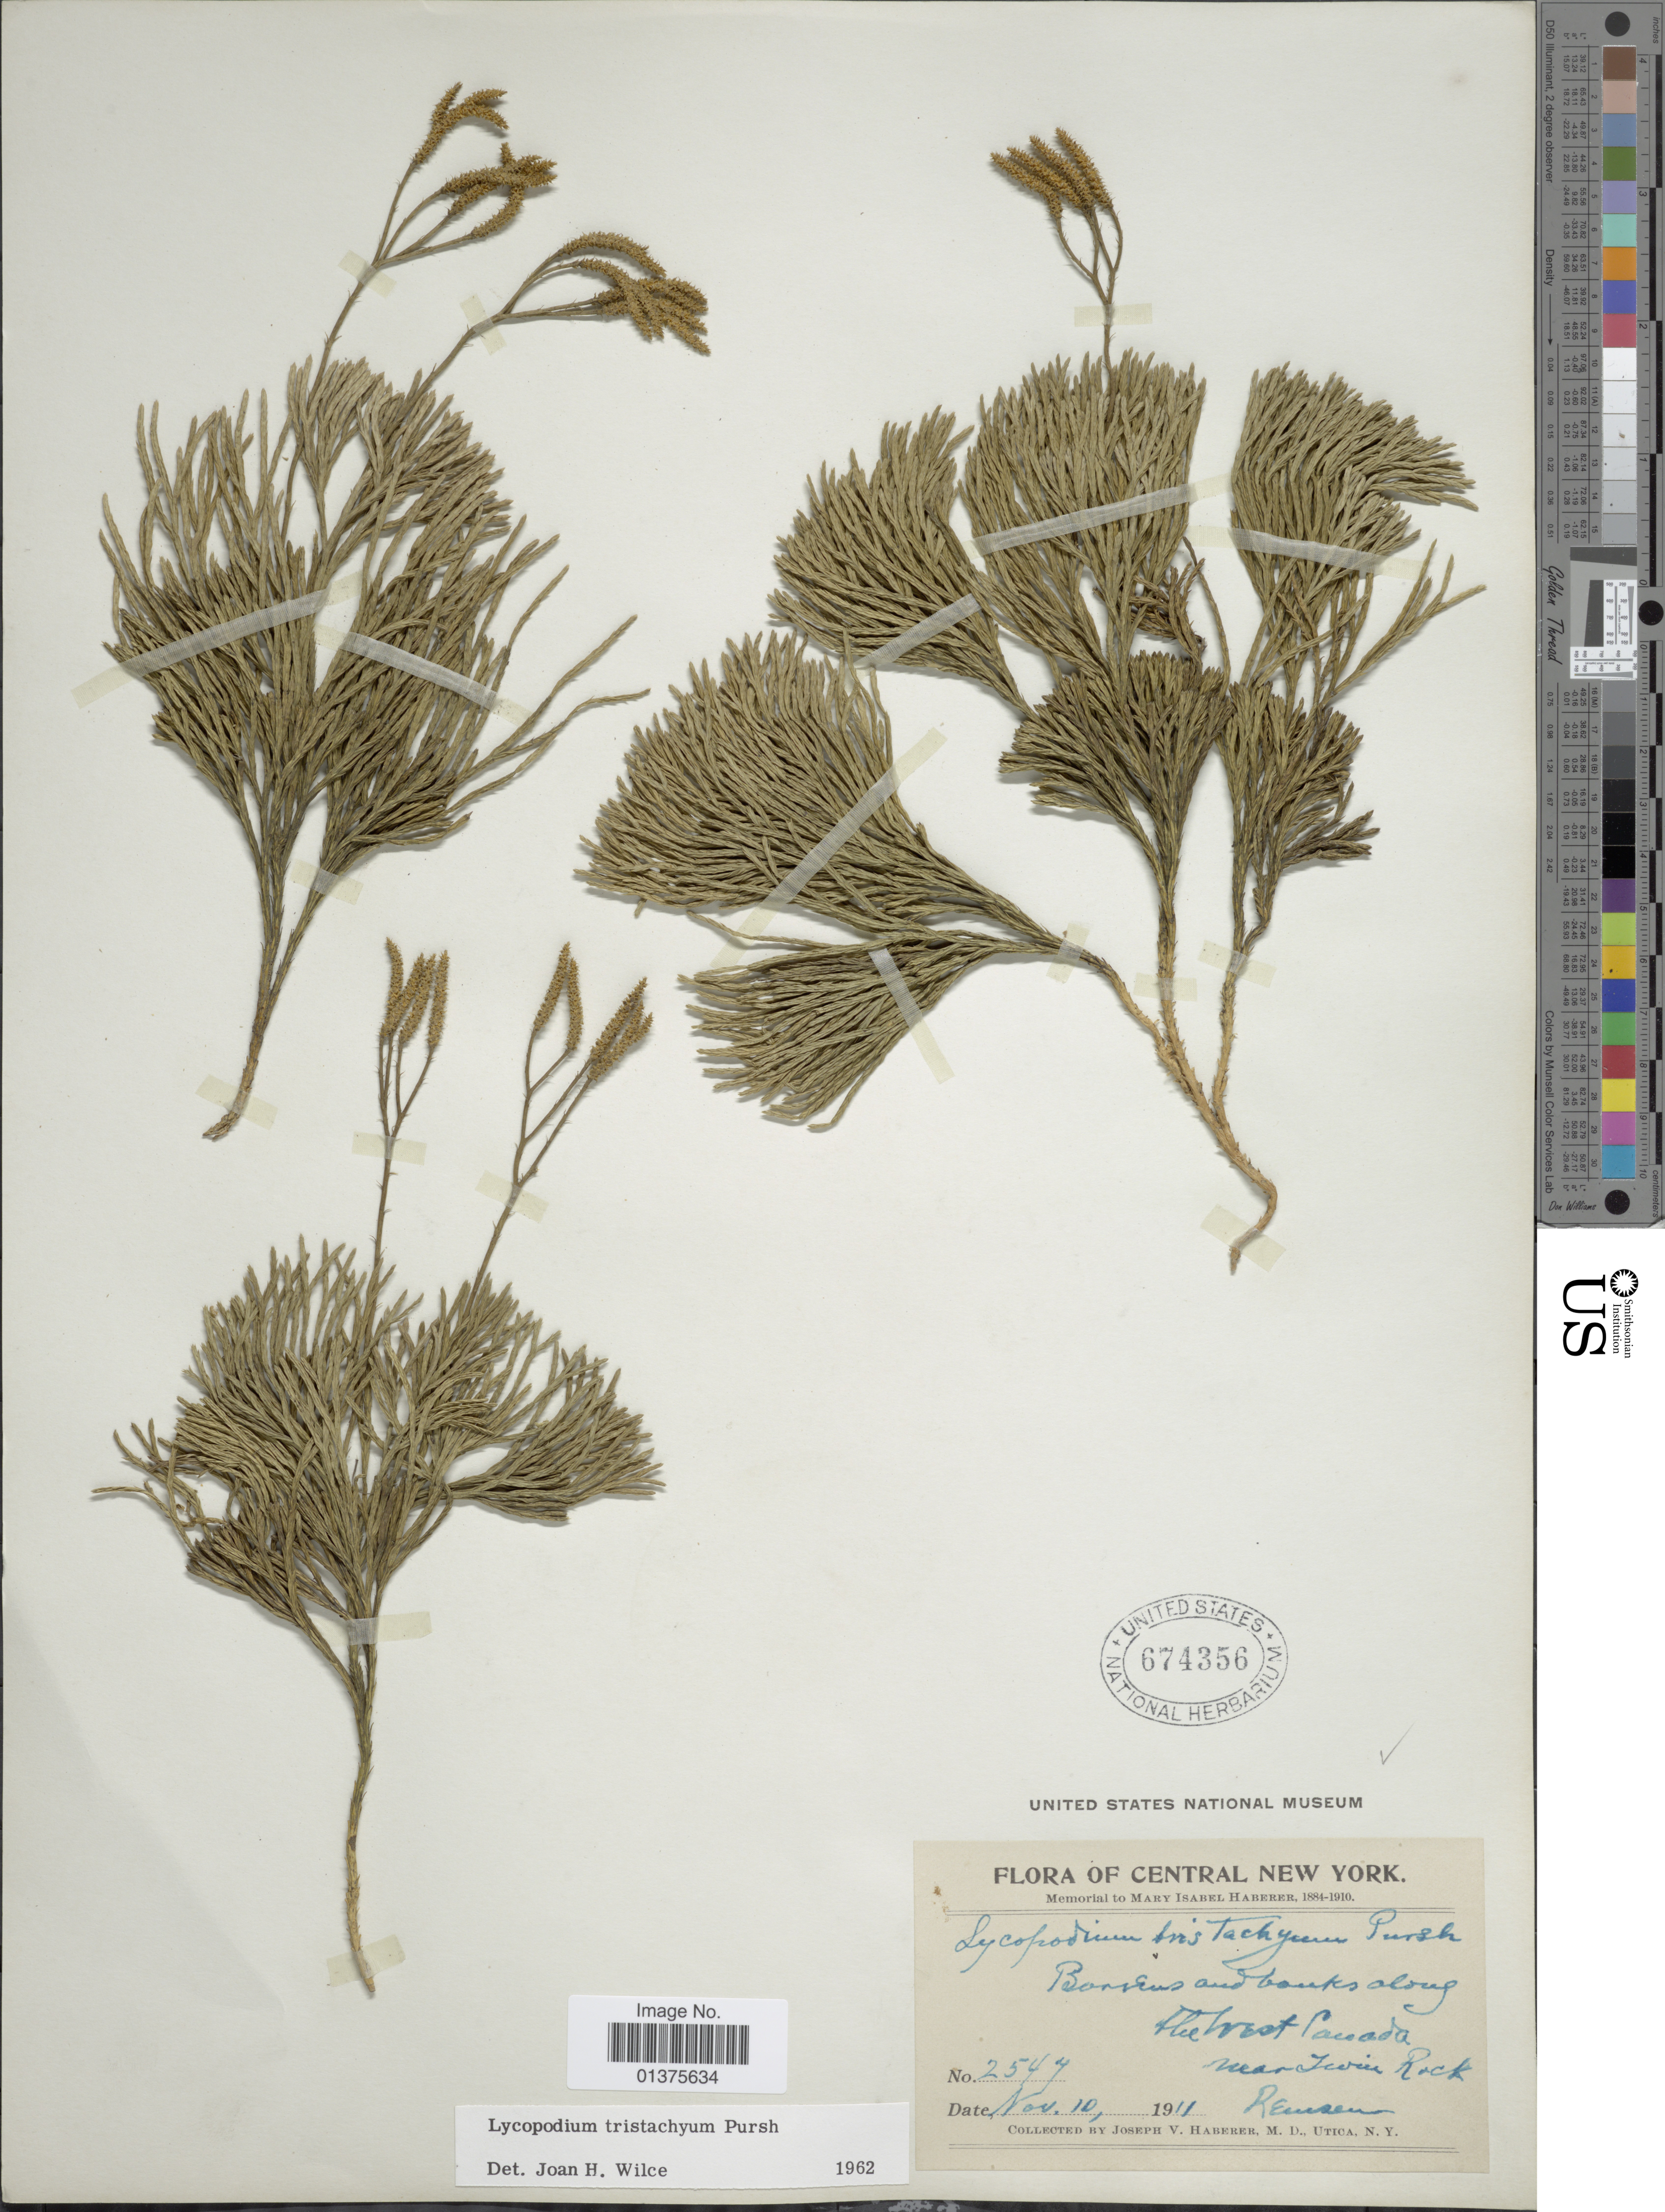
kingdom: Plantae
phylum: Tracheophyta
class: Lycopodiopsida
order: Lycopodiales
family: Lycopodiaceae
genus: Diphasiastrum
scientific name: Diphasiastrum tristachyum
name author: (Pursh) Holub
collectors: J. V. Haberer & M. Utica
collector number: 2547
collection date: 1911-11-10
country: United States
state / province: New York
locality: Central New York, Barrens and banks along the West Canada near Twin Rock Remsen.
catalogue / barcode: US 674356